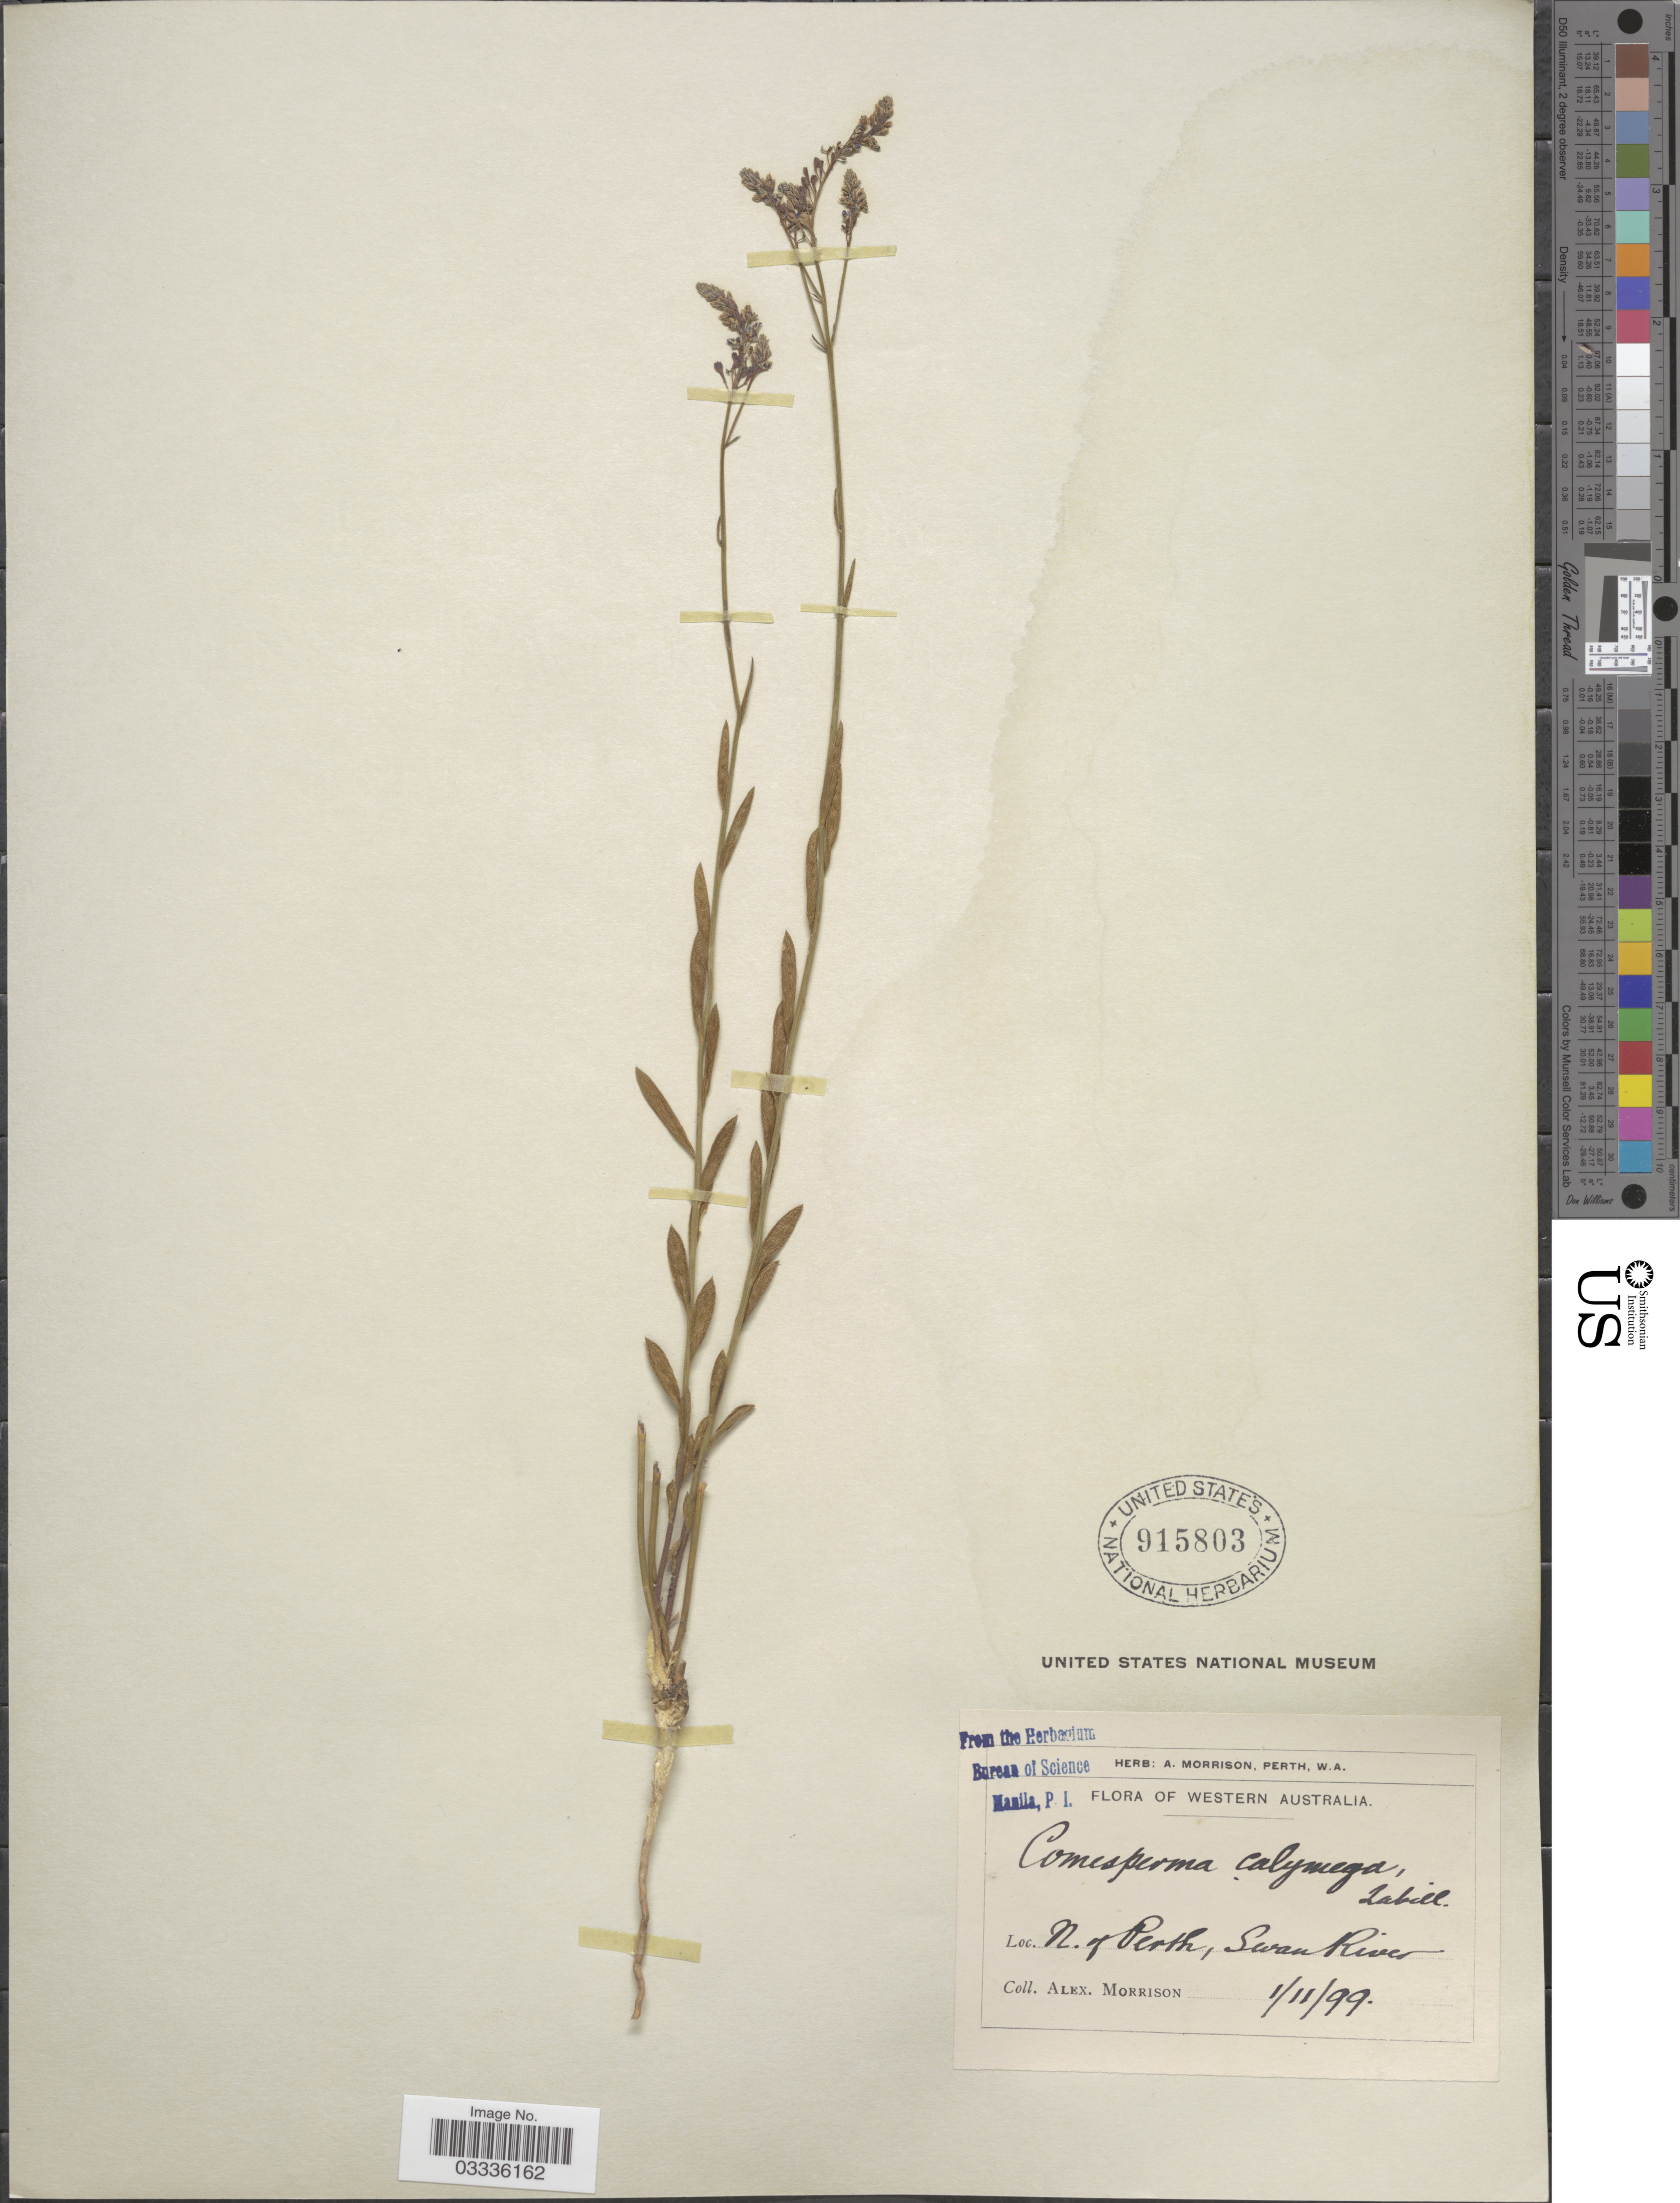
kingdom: Plantae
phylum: Tracheophyta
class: Magnoliopsida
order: Fabales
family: Polygalaceae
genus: Comesperma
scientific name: Comesperma calymega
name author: Labill.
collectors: A. Morrison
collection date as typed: Transcribed d/m/y: 1/11/99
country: Australia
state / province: Western Australia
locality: N. of Perth, Swan River.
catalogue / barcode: US 915803